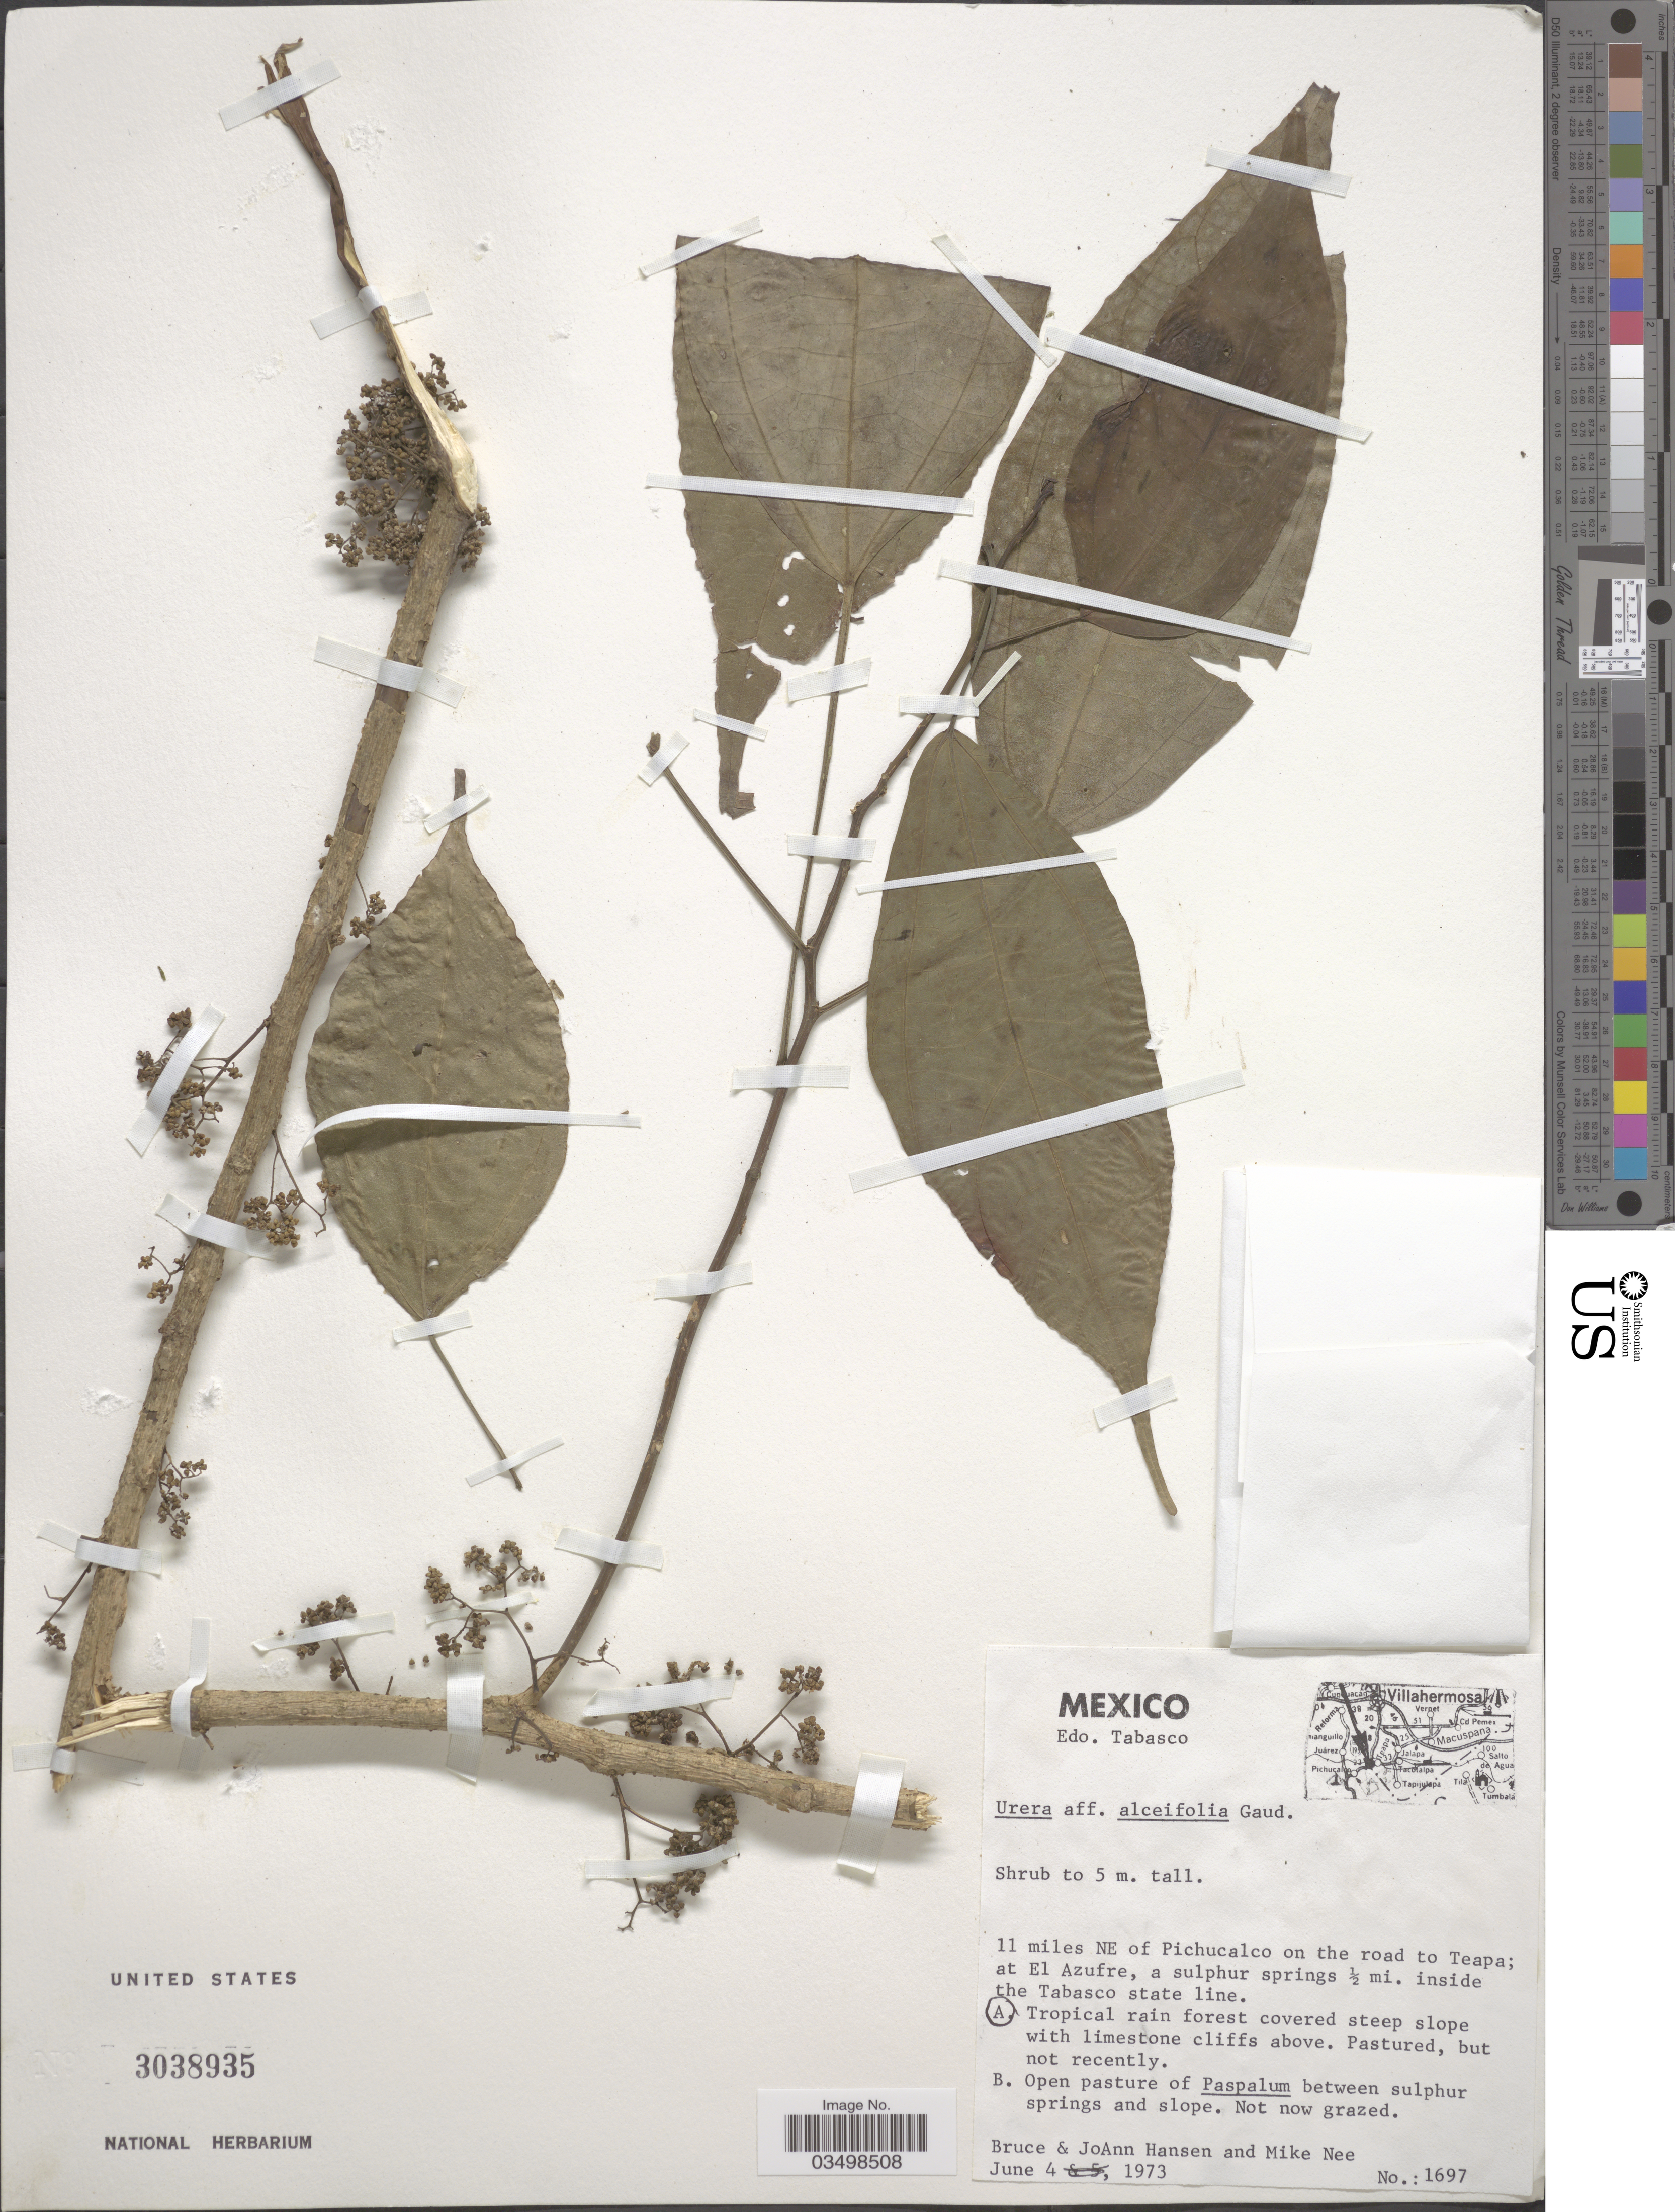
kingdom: Plantae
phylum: Tracheophyta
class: Magnoliopsida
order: Rosales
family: Urticaceae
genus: Urera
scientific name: Urera caracasana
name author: (Jacq.) Gaudich. ex Griseb.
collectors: B. Hansen, J. Hansen & M. Nee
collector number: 1697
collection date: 1973-06-04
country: Mexico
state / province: Tabasco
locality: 11 miles NE of Pichucalco on the road to Teapa; at El Azufre, a sulphur springs ½ mi. inside the Tabasco state line.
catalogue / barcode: US 3038935